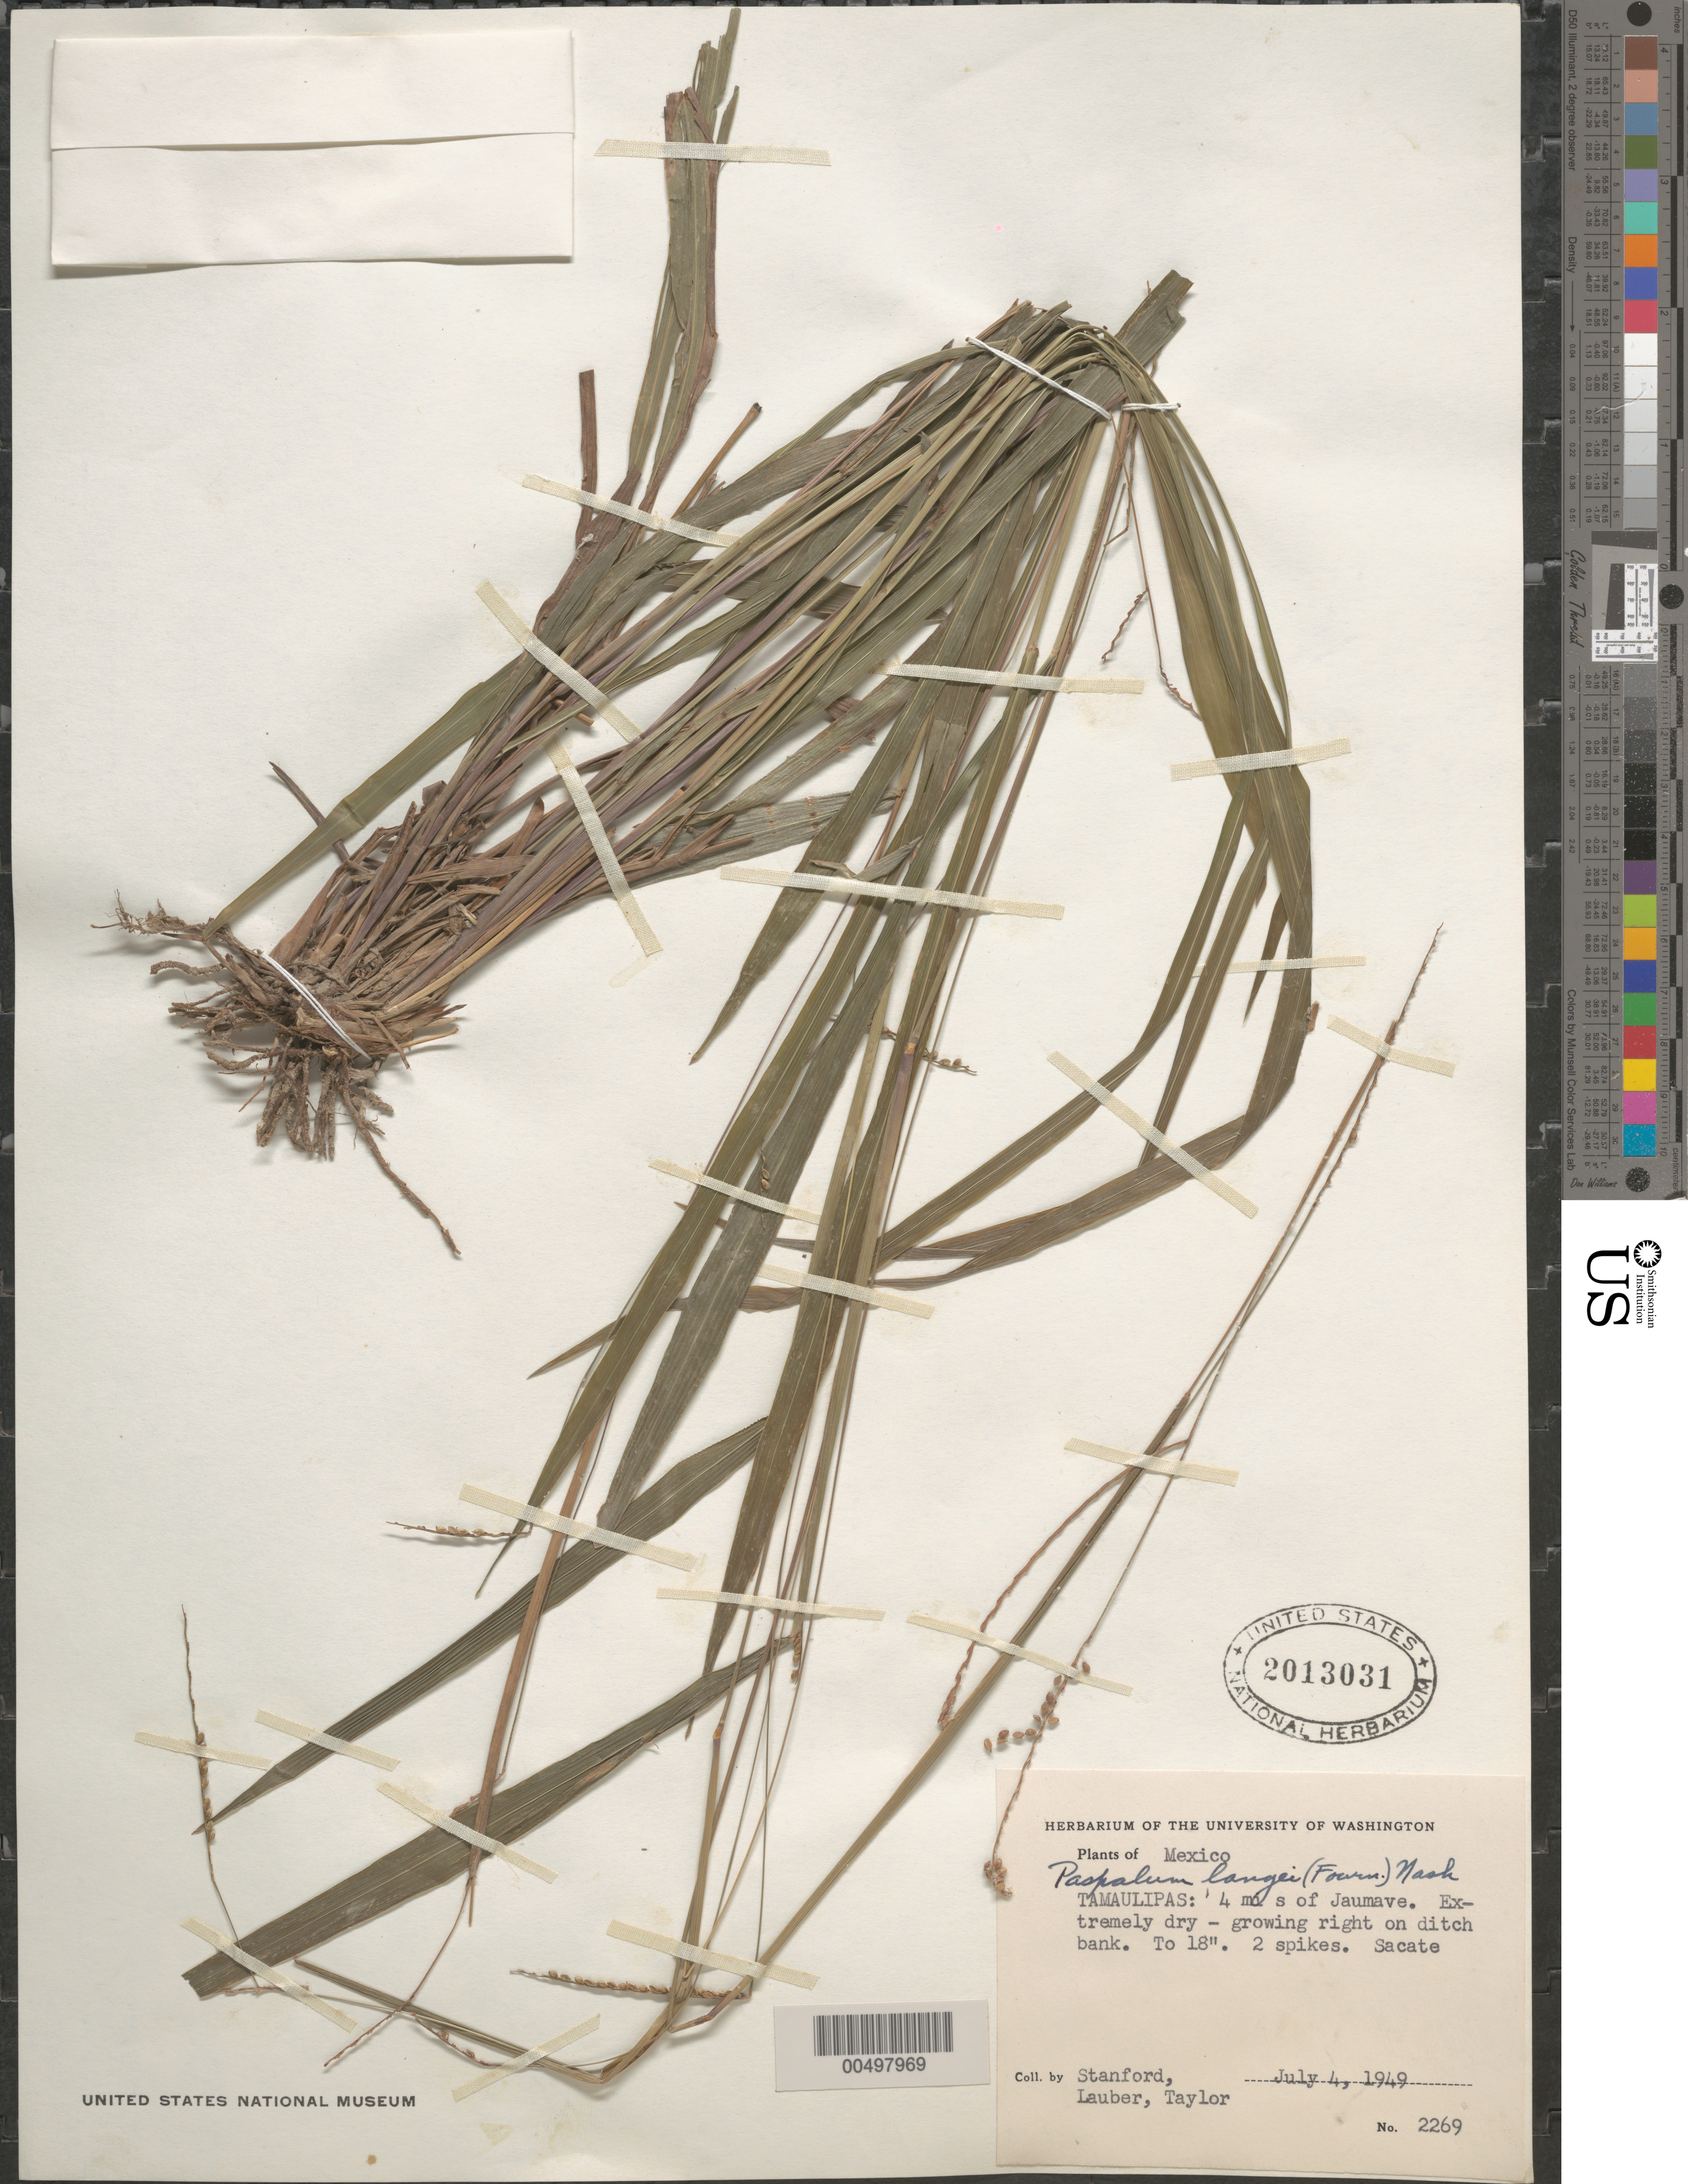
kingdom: Plantae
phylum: Tracheophyta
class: Liliopsida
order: Poales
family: Poaceae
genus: Paspalum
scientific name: Paspalum langei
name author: (E. Fourn.) Nash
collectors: -. Stanford, Lauber, -- & -- Taylor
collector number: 2269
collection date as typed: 4 Jul 1949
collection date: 1949-07-04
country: Mexico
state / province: Tamaulipas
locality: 4 mi S of Jaumave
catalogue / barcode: US 2013031